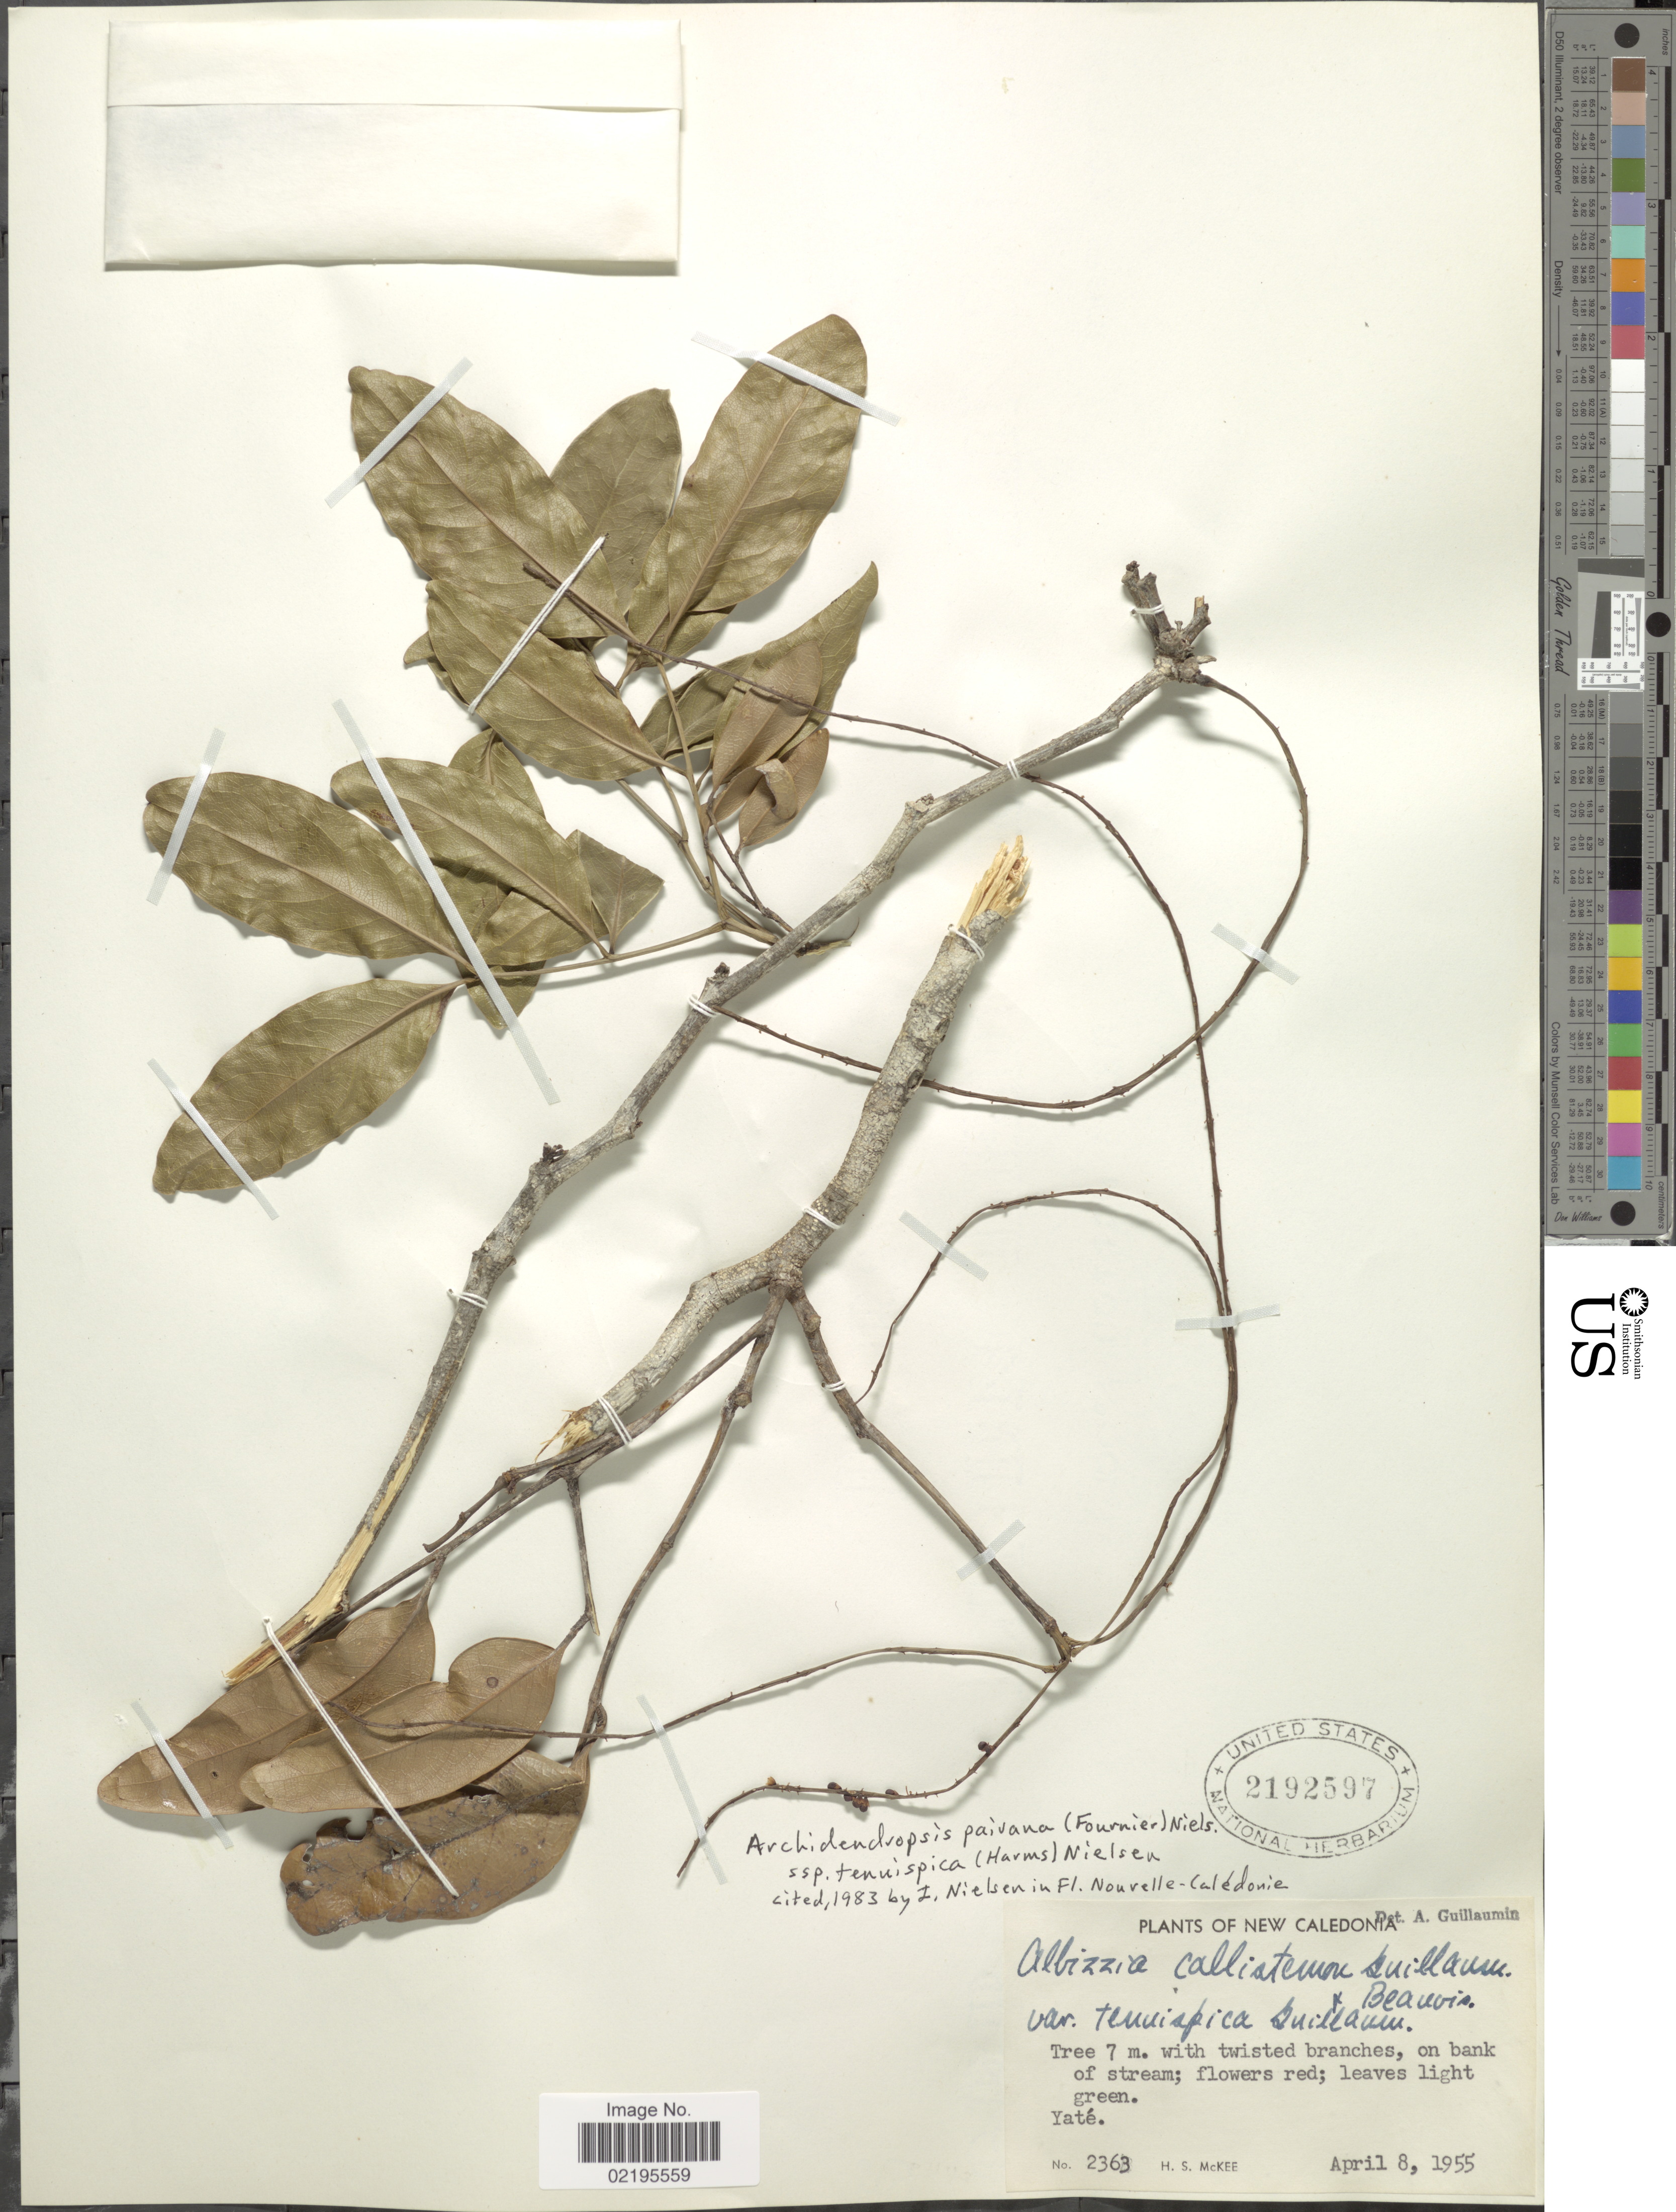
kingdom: Plantae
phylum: Tracheophyta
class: Magnoliopsida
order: Fabales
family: Fabaceae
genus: Archidendropsis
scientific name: Archidendropsis paivana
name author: (E. Fourn.) I.C. Nielsen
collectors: H. S. McKee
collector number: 2363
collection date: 1955-04-08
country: New Caledonia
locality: Yate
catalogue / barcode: US 2192597